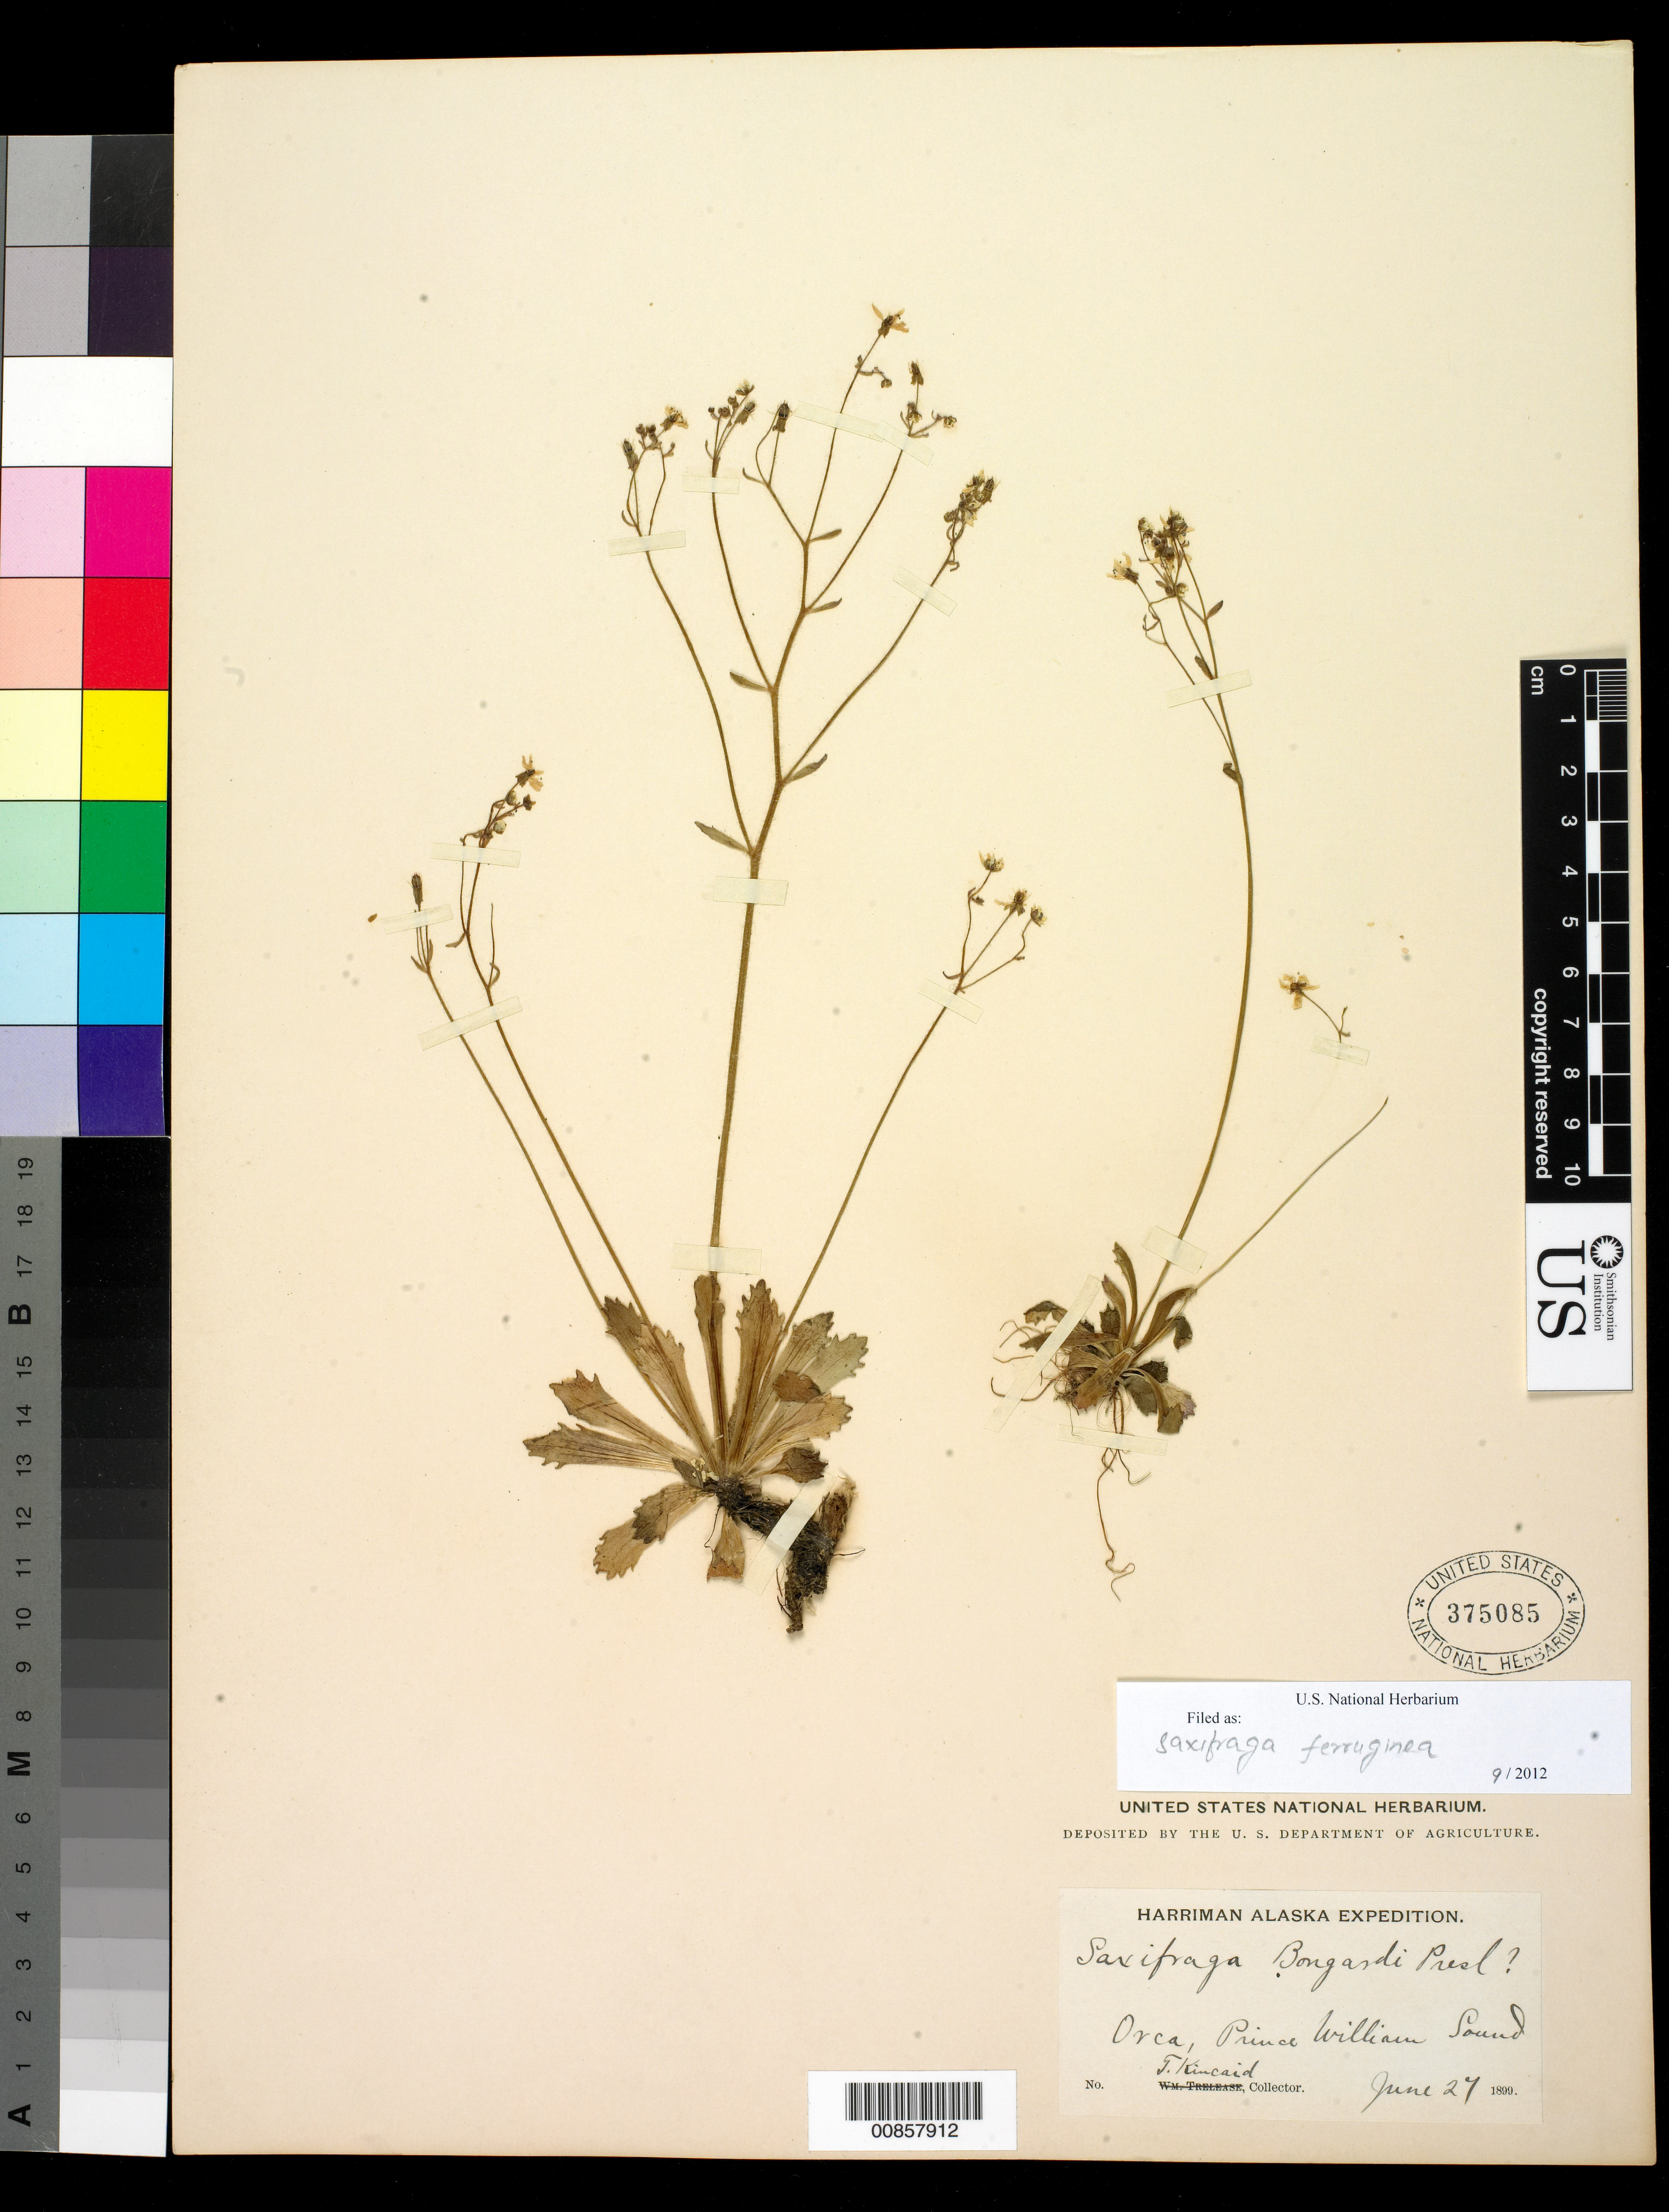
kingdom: Plantae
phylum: Tracheophyta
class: Magnoliopsida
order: Saxifragales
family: Saxifragaceae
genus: Micranthes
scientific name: Micranthes ferruginea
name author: (Graham) Brouillet & Gornall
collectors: T. C. Kincaid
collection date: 1899-06-27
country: United States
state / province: Alaska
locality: Orca, Prince William Sound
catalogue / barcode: US 375085